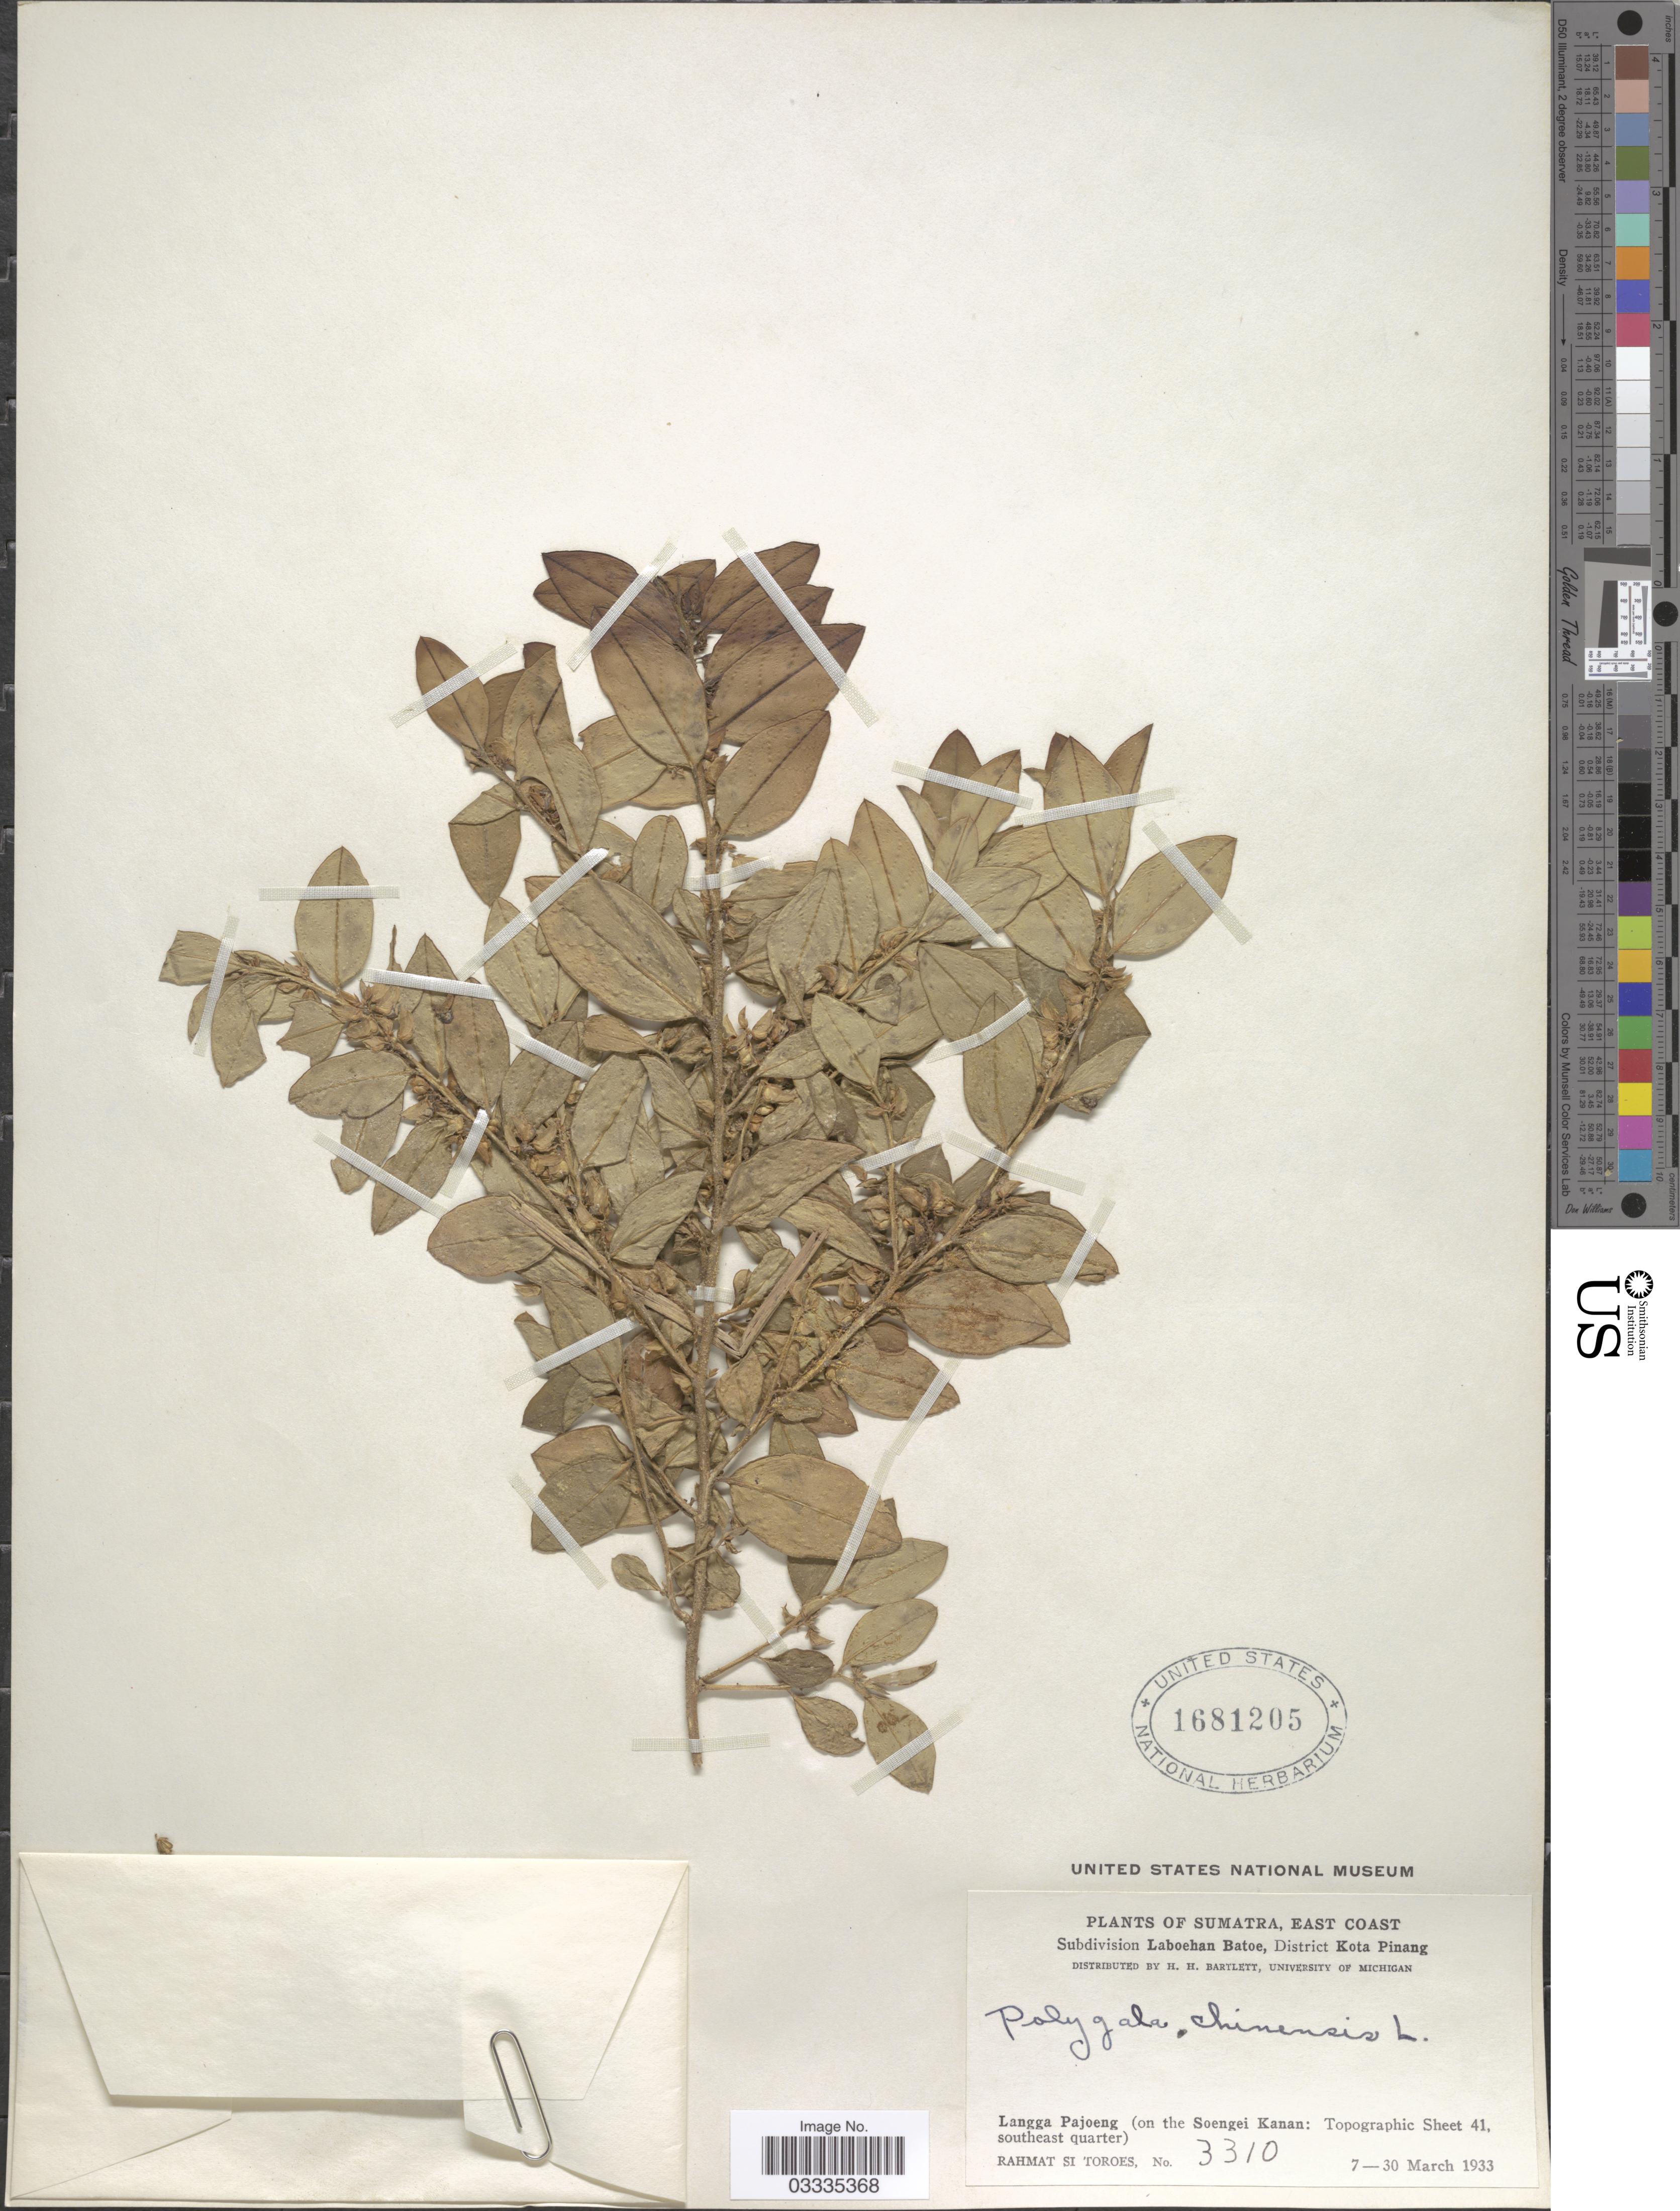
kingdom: Plantae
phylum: Tracheophyta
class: Magnoliopsida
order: Fabales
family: Polygalaceae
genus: Polygala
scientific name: Polygala chinensis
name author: L.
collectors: Rahmat Si Boeea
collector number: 3310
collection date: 1933-03-07/1933-03-30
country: Indonesia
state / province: Sumatra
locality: East Coast. Subdivision Laboehan Batoe, District Kota Pinang. Langga Pajoeng (on the Soengei Kanan: Topographic Sheet 41, southeast quarter).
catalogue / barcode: US 1681205